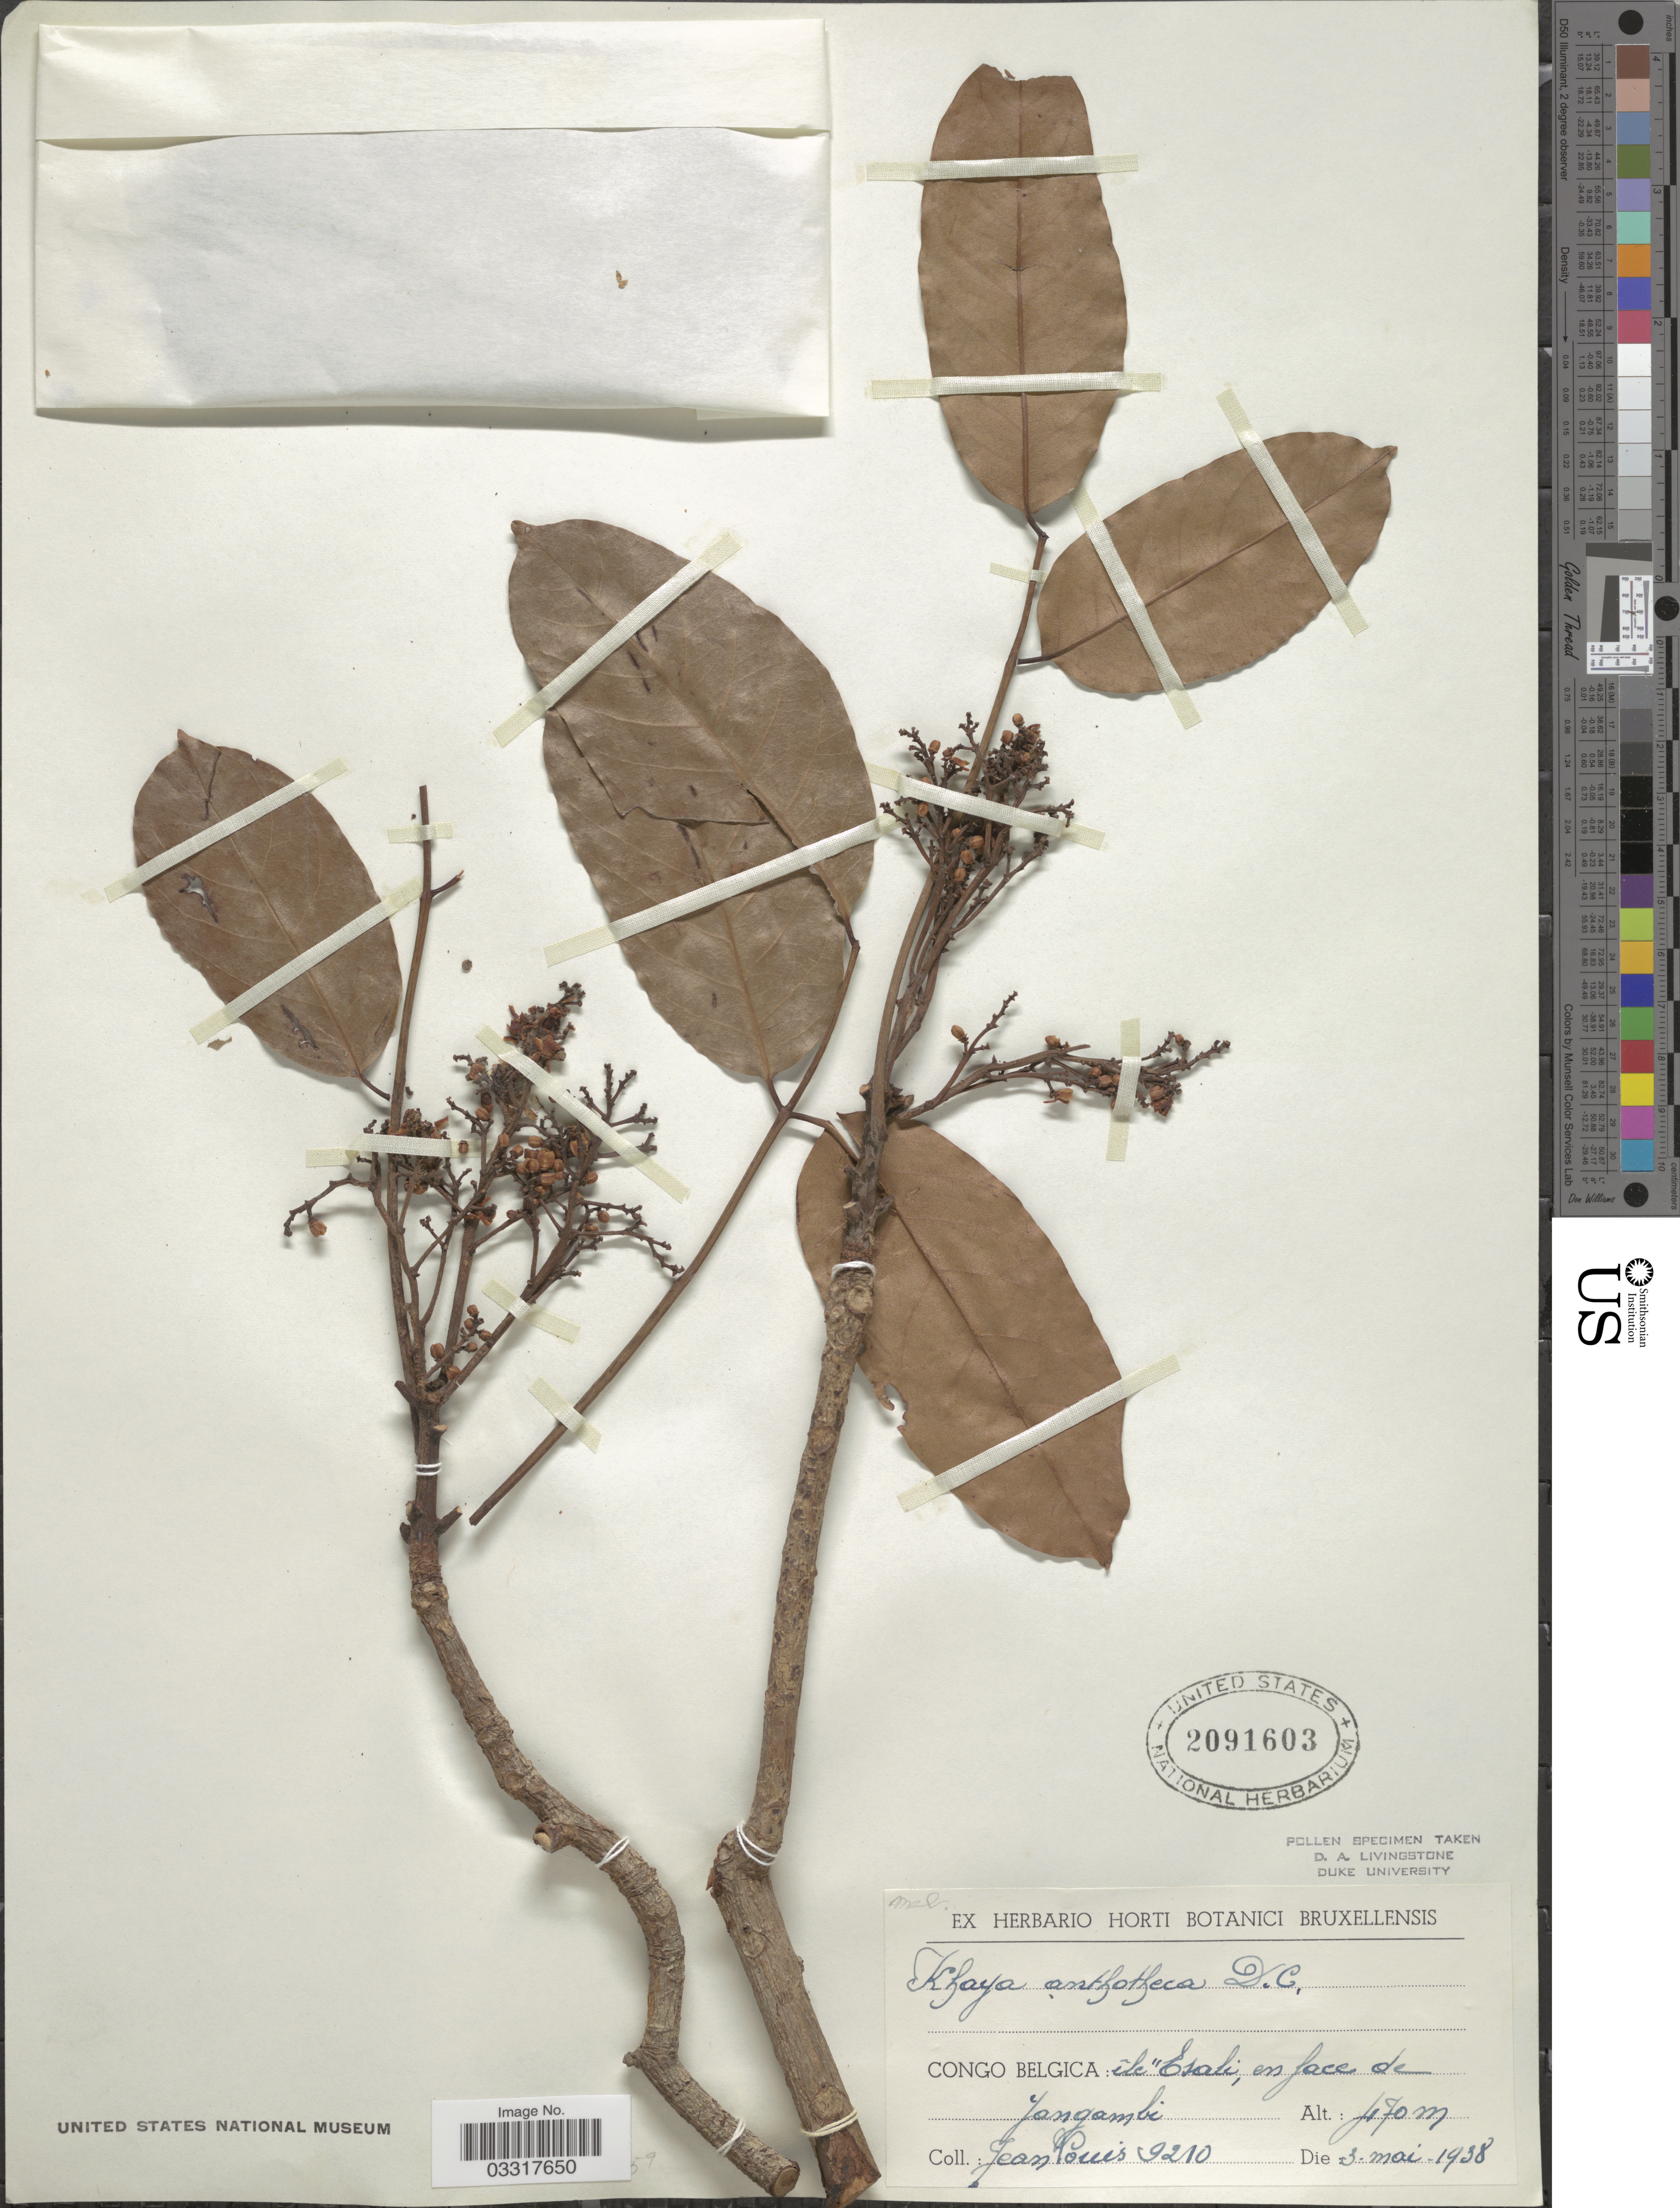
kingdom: Plantae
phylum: Tracheophyta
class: Magnoliopsida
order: Sapindales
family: Meliaceae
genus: Khaya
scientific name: Khaya anthotheca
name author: (Welw.) C. DC.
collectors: J. Louis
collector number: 9210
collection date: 1938-05-03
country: Congo, Democratic Republic of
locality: Congo Belgica: île Esali, en face de Yangambi.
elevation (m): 470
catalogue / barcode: US 2091603